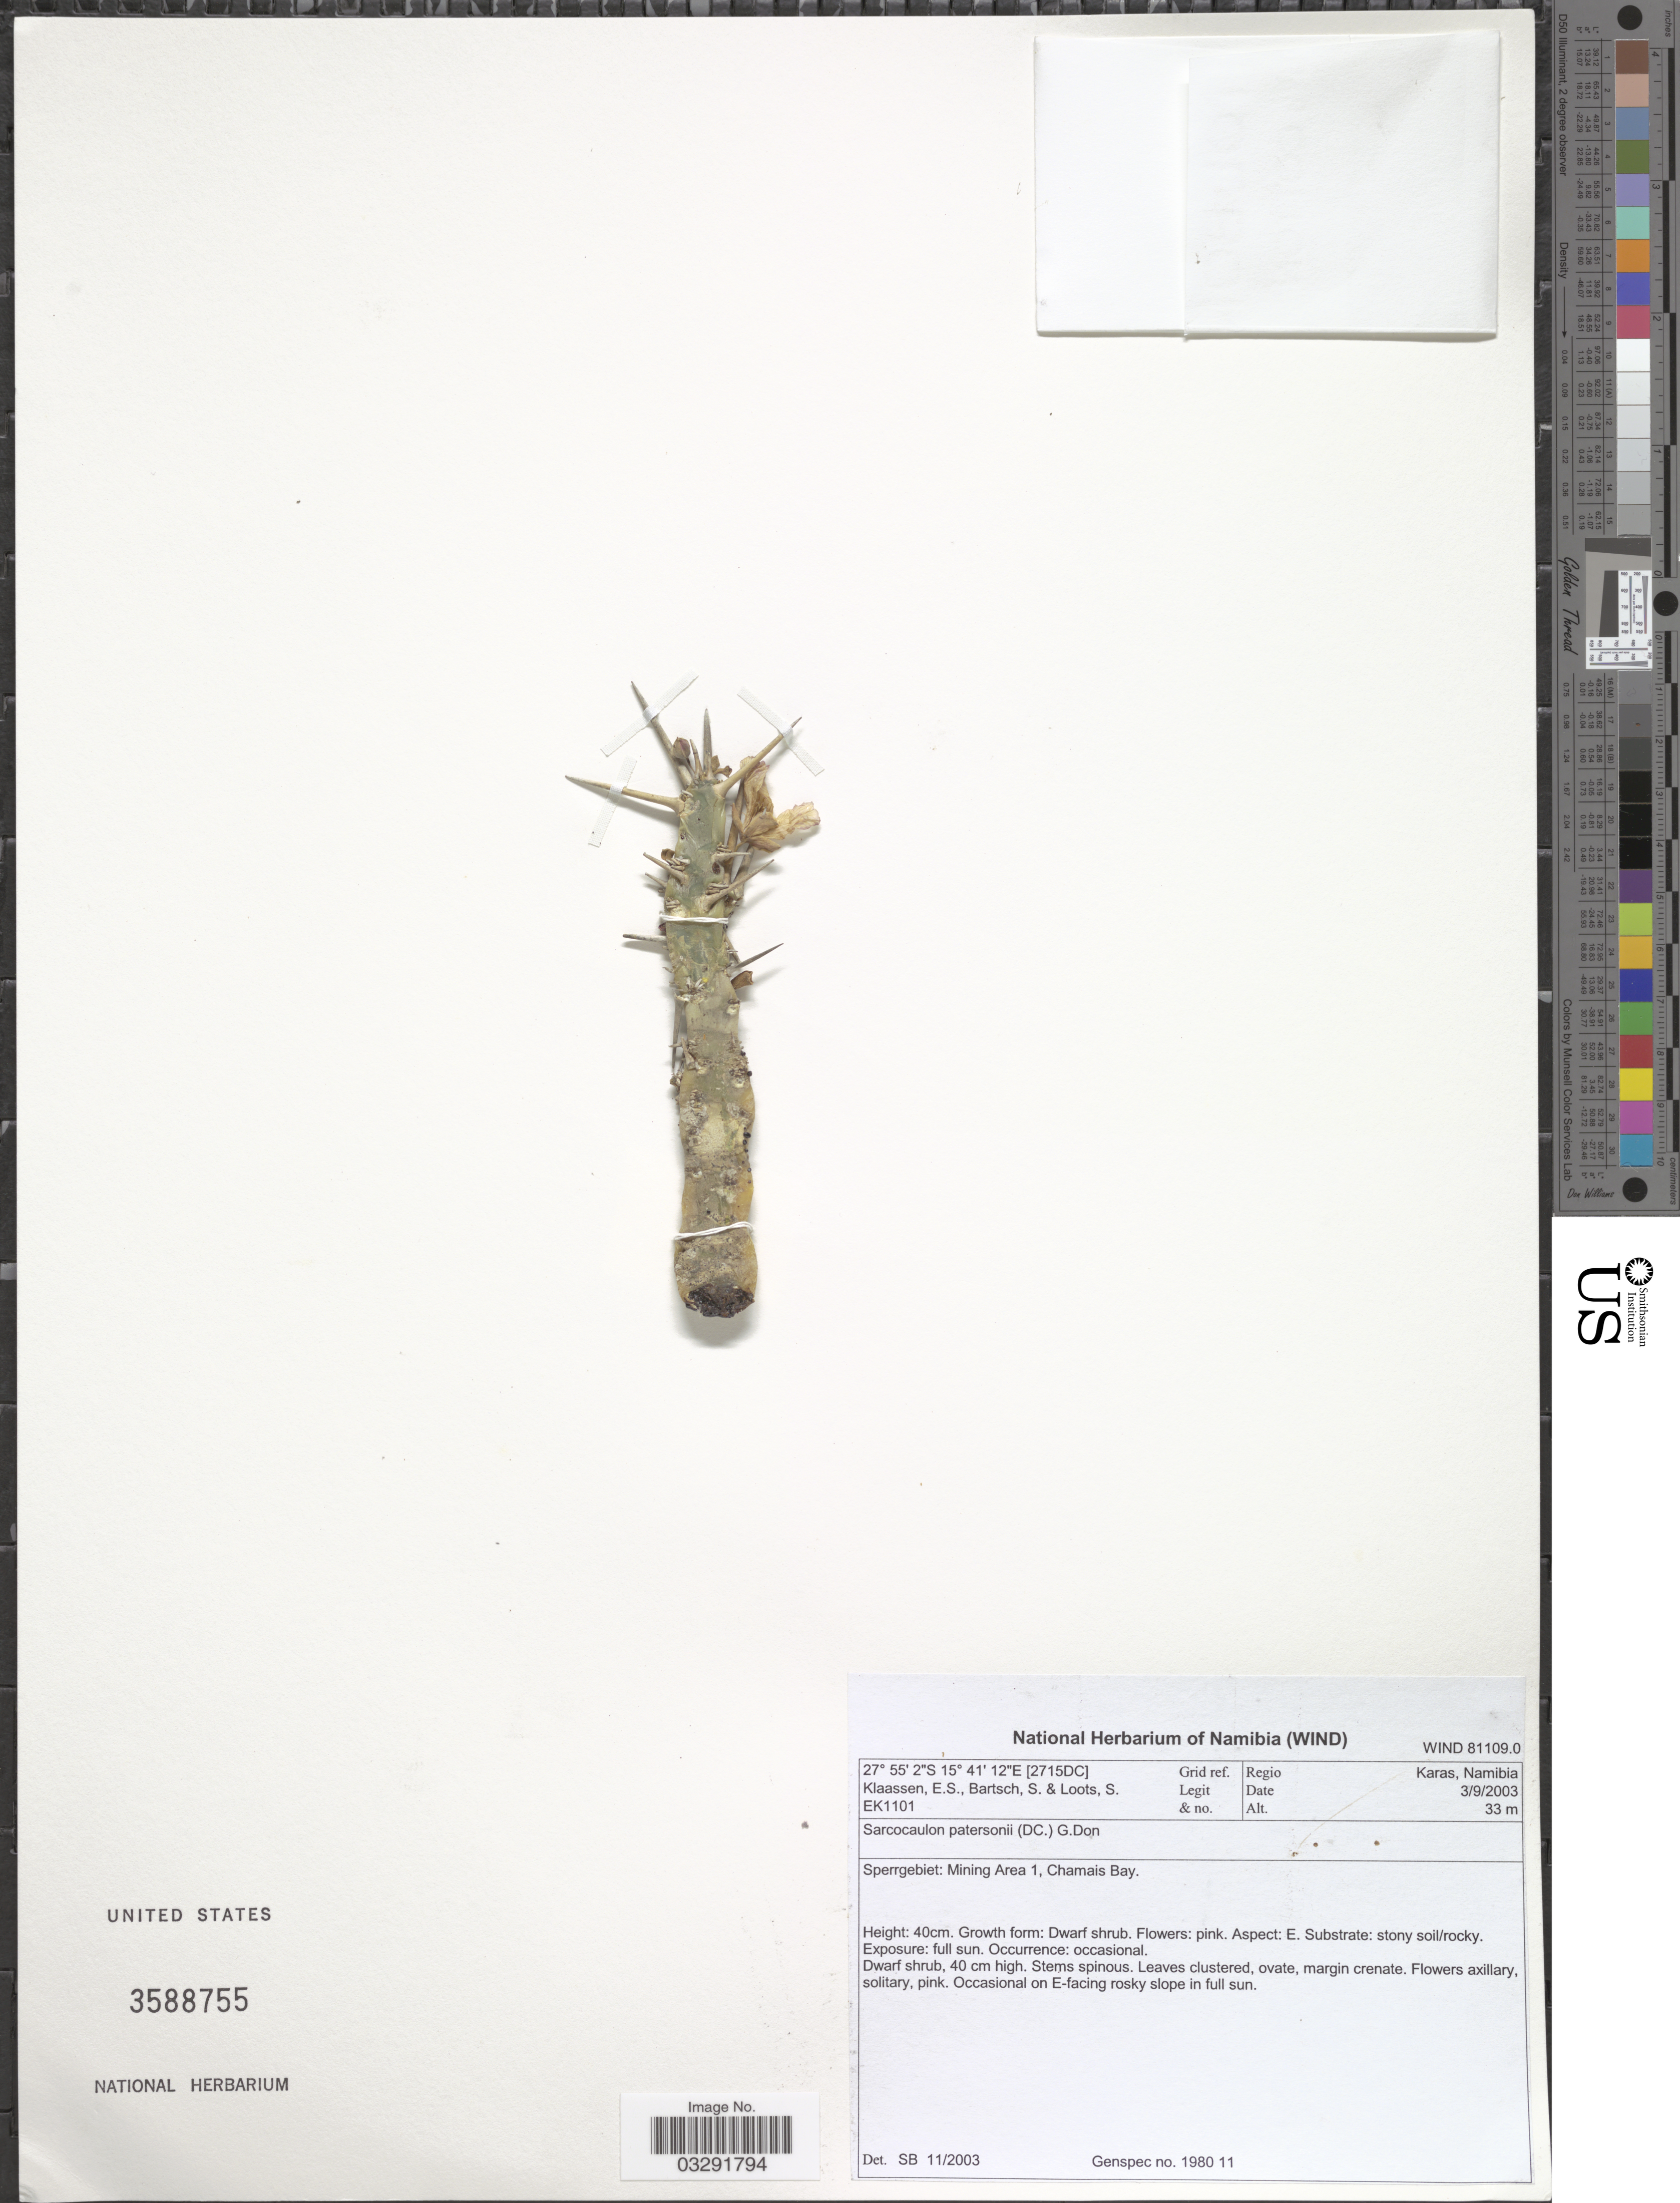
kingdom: Plantae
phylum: Tracheophyta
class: Magnoliopsida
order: Geraniales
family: Geraniaceae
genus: Monsonia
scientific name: Monsonia patersonii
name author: DC.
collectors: E. S. Klaassen, S. Bartsch & S. Loots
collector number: EK1101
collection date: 2003-09-03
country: Namibia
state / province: Karas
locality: [2715DC] Grid ref. Regio Karas, Namibia. Sperrgebiet: Mining Area 1, Chamais Bay.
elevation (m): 33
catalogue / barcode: US 3588755